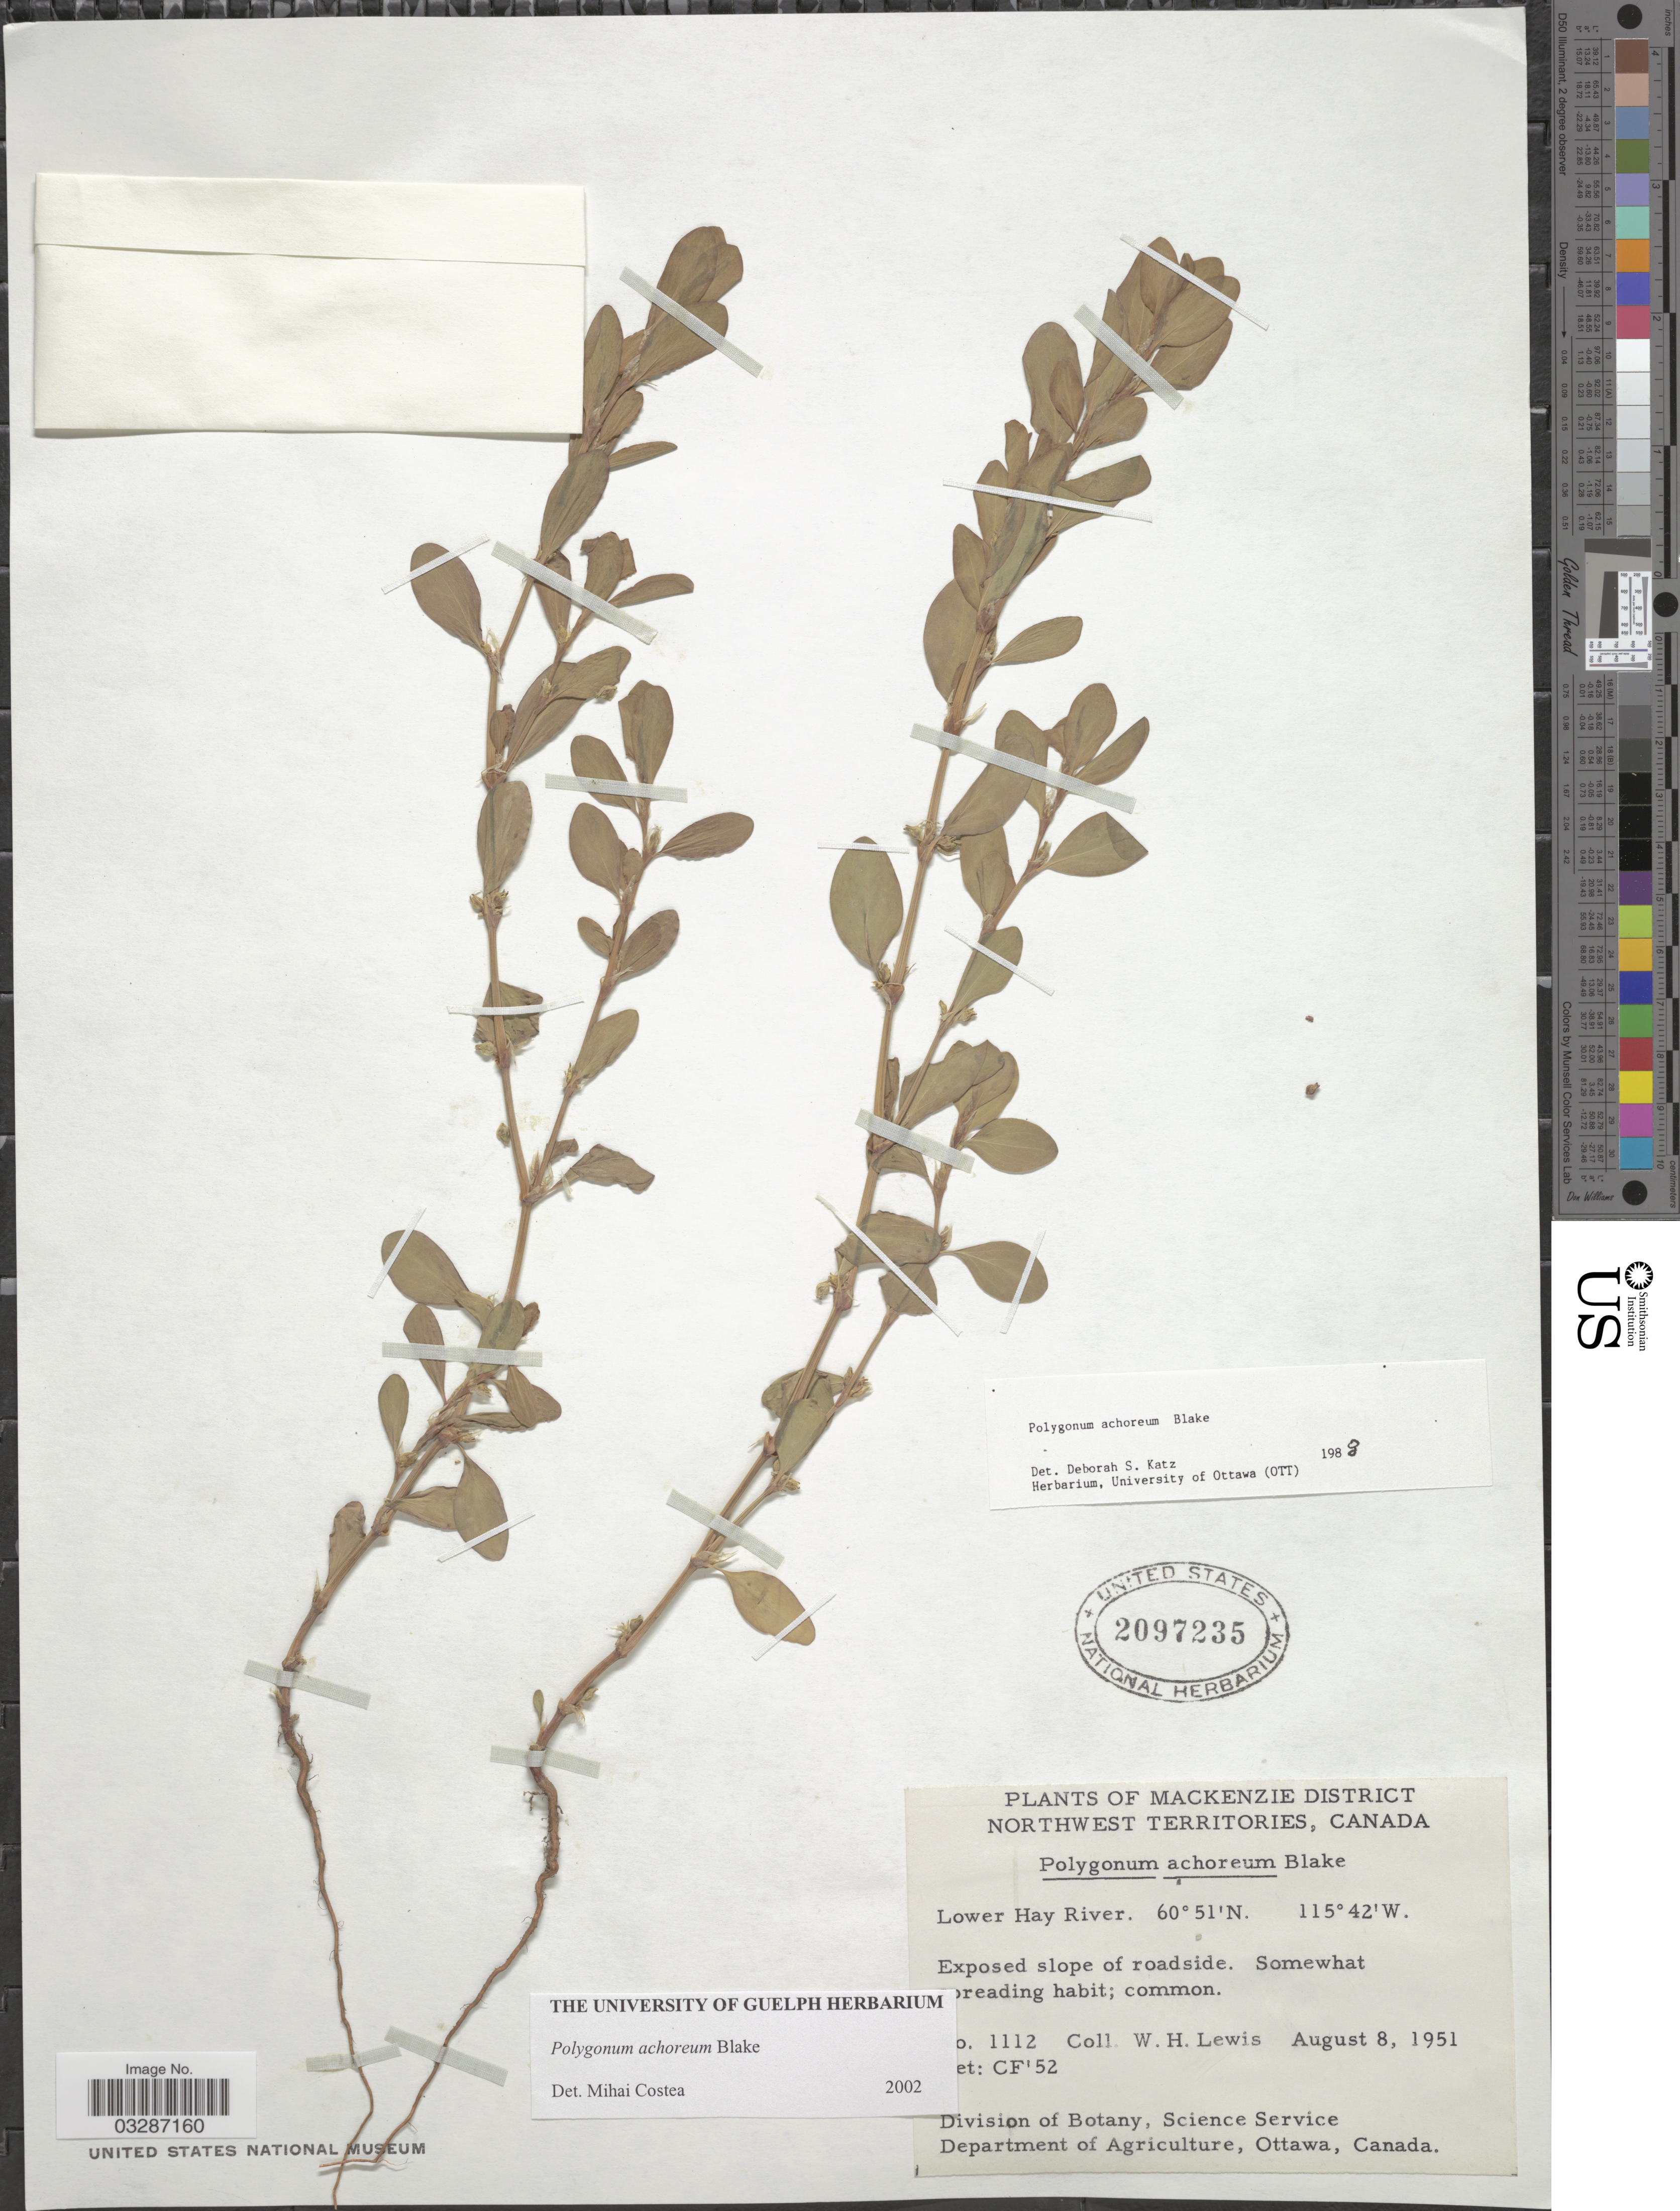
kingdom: Plantae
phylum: Tracheophyta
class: Magnoliopsida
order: Caryophyllales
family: Polygonaceae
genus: Polygonum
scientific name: Polygonum achoreum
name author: S.F. Blake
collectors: W. H. Lewis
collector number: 1112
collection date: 1951-08-08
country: Canada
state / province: Northwest Territories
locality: Mackenzie District. Lower Hay River. Exposed slope of roadside.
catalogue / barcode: US 2097235